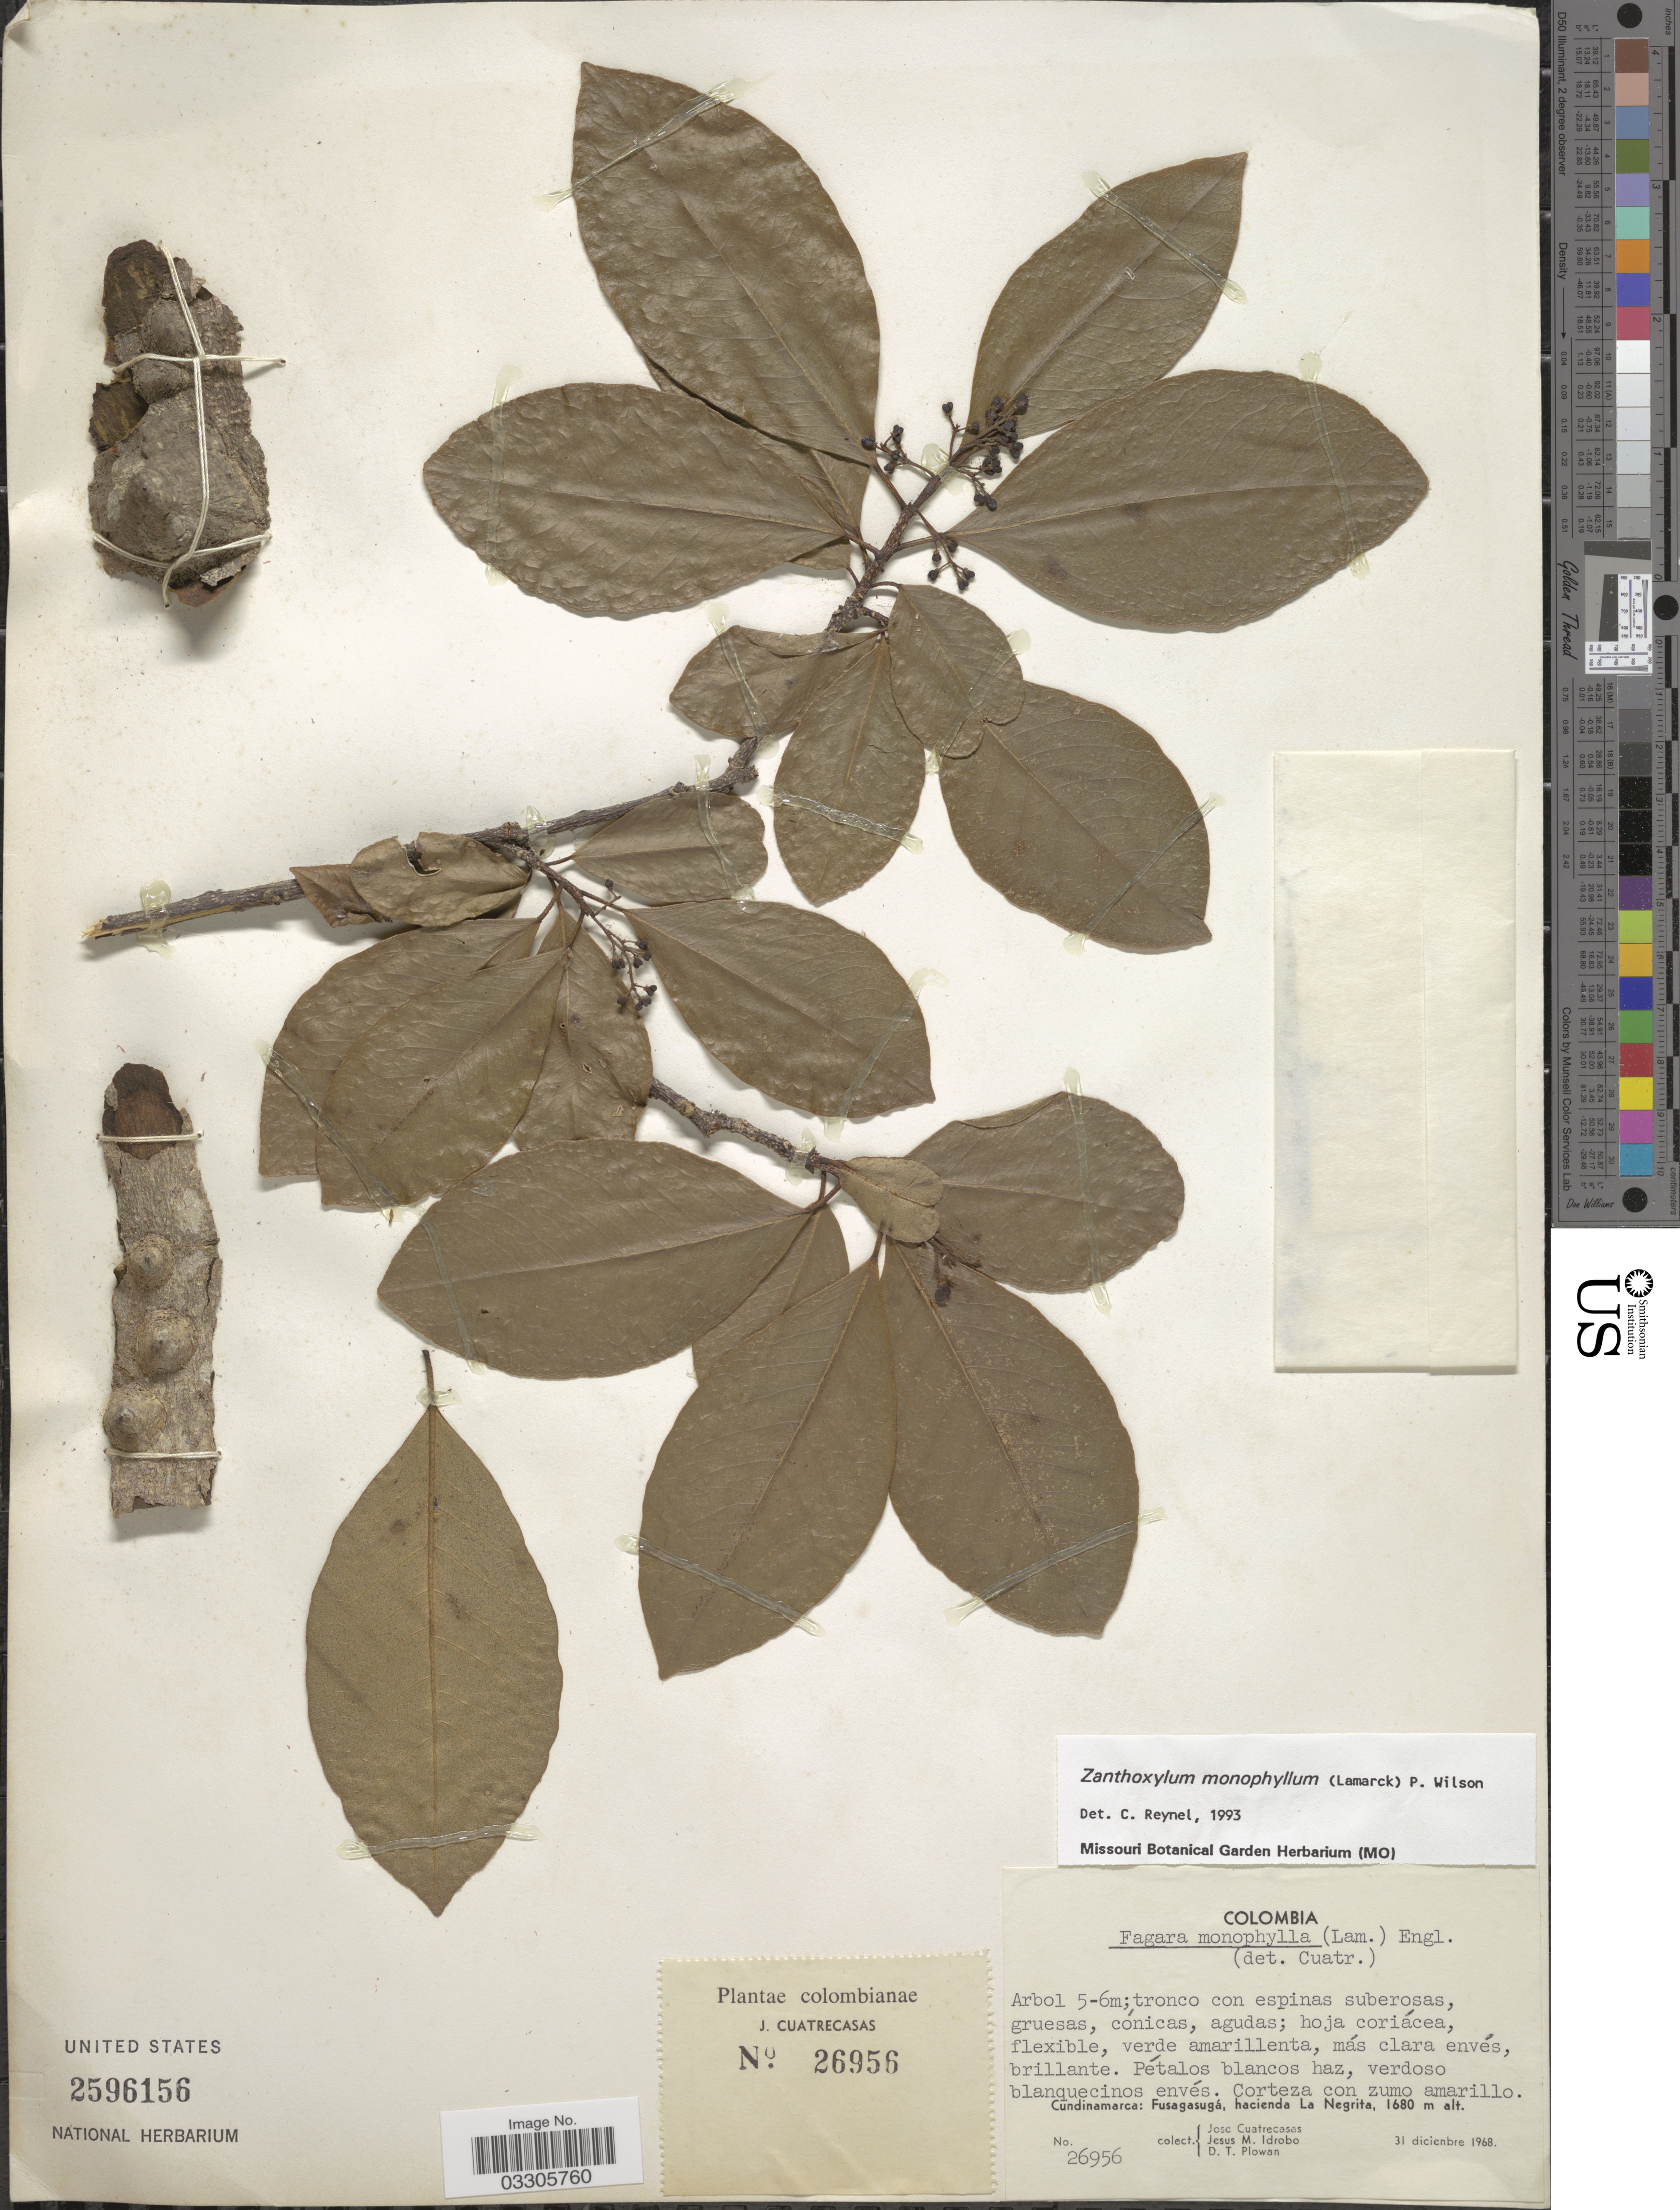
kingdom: Plantae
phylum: Tracheophyta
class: Magnoliopsida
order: Sapindales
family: Rutaceae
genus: Zanthoxylum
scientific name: Zanthoxylum monophyllum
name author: (Lam.) P. Wilson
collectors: J. Cuatrecasas, J. M. Idrobo & D. Plowan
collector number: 26956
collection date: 1968-12-31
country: Colombia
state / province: Cundinamarca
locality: Corteza con zumo amarillo. Fusagasugá, hacienda La Negrita.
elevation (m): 1680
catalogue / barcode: US 2596156